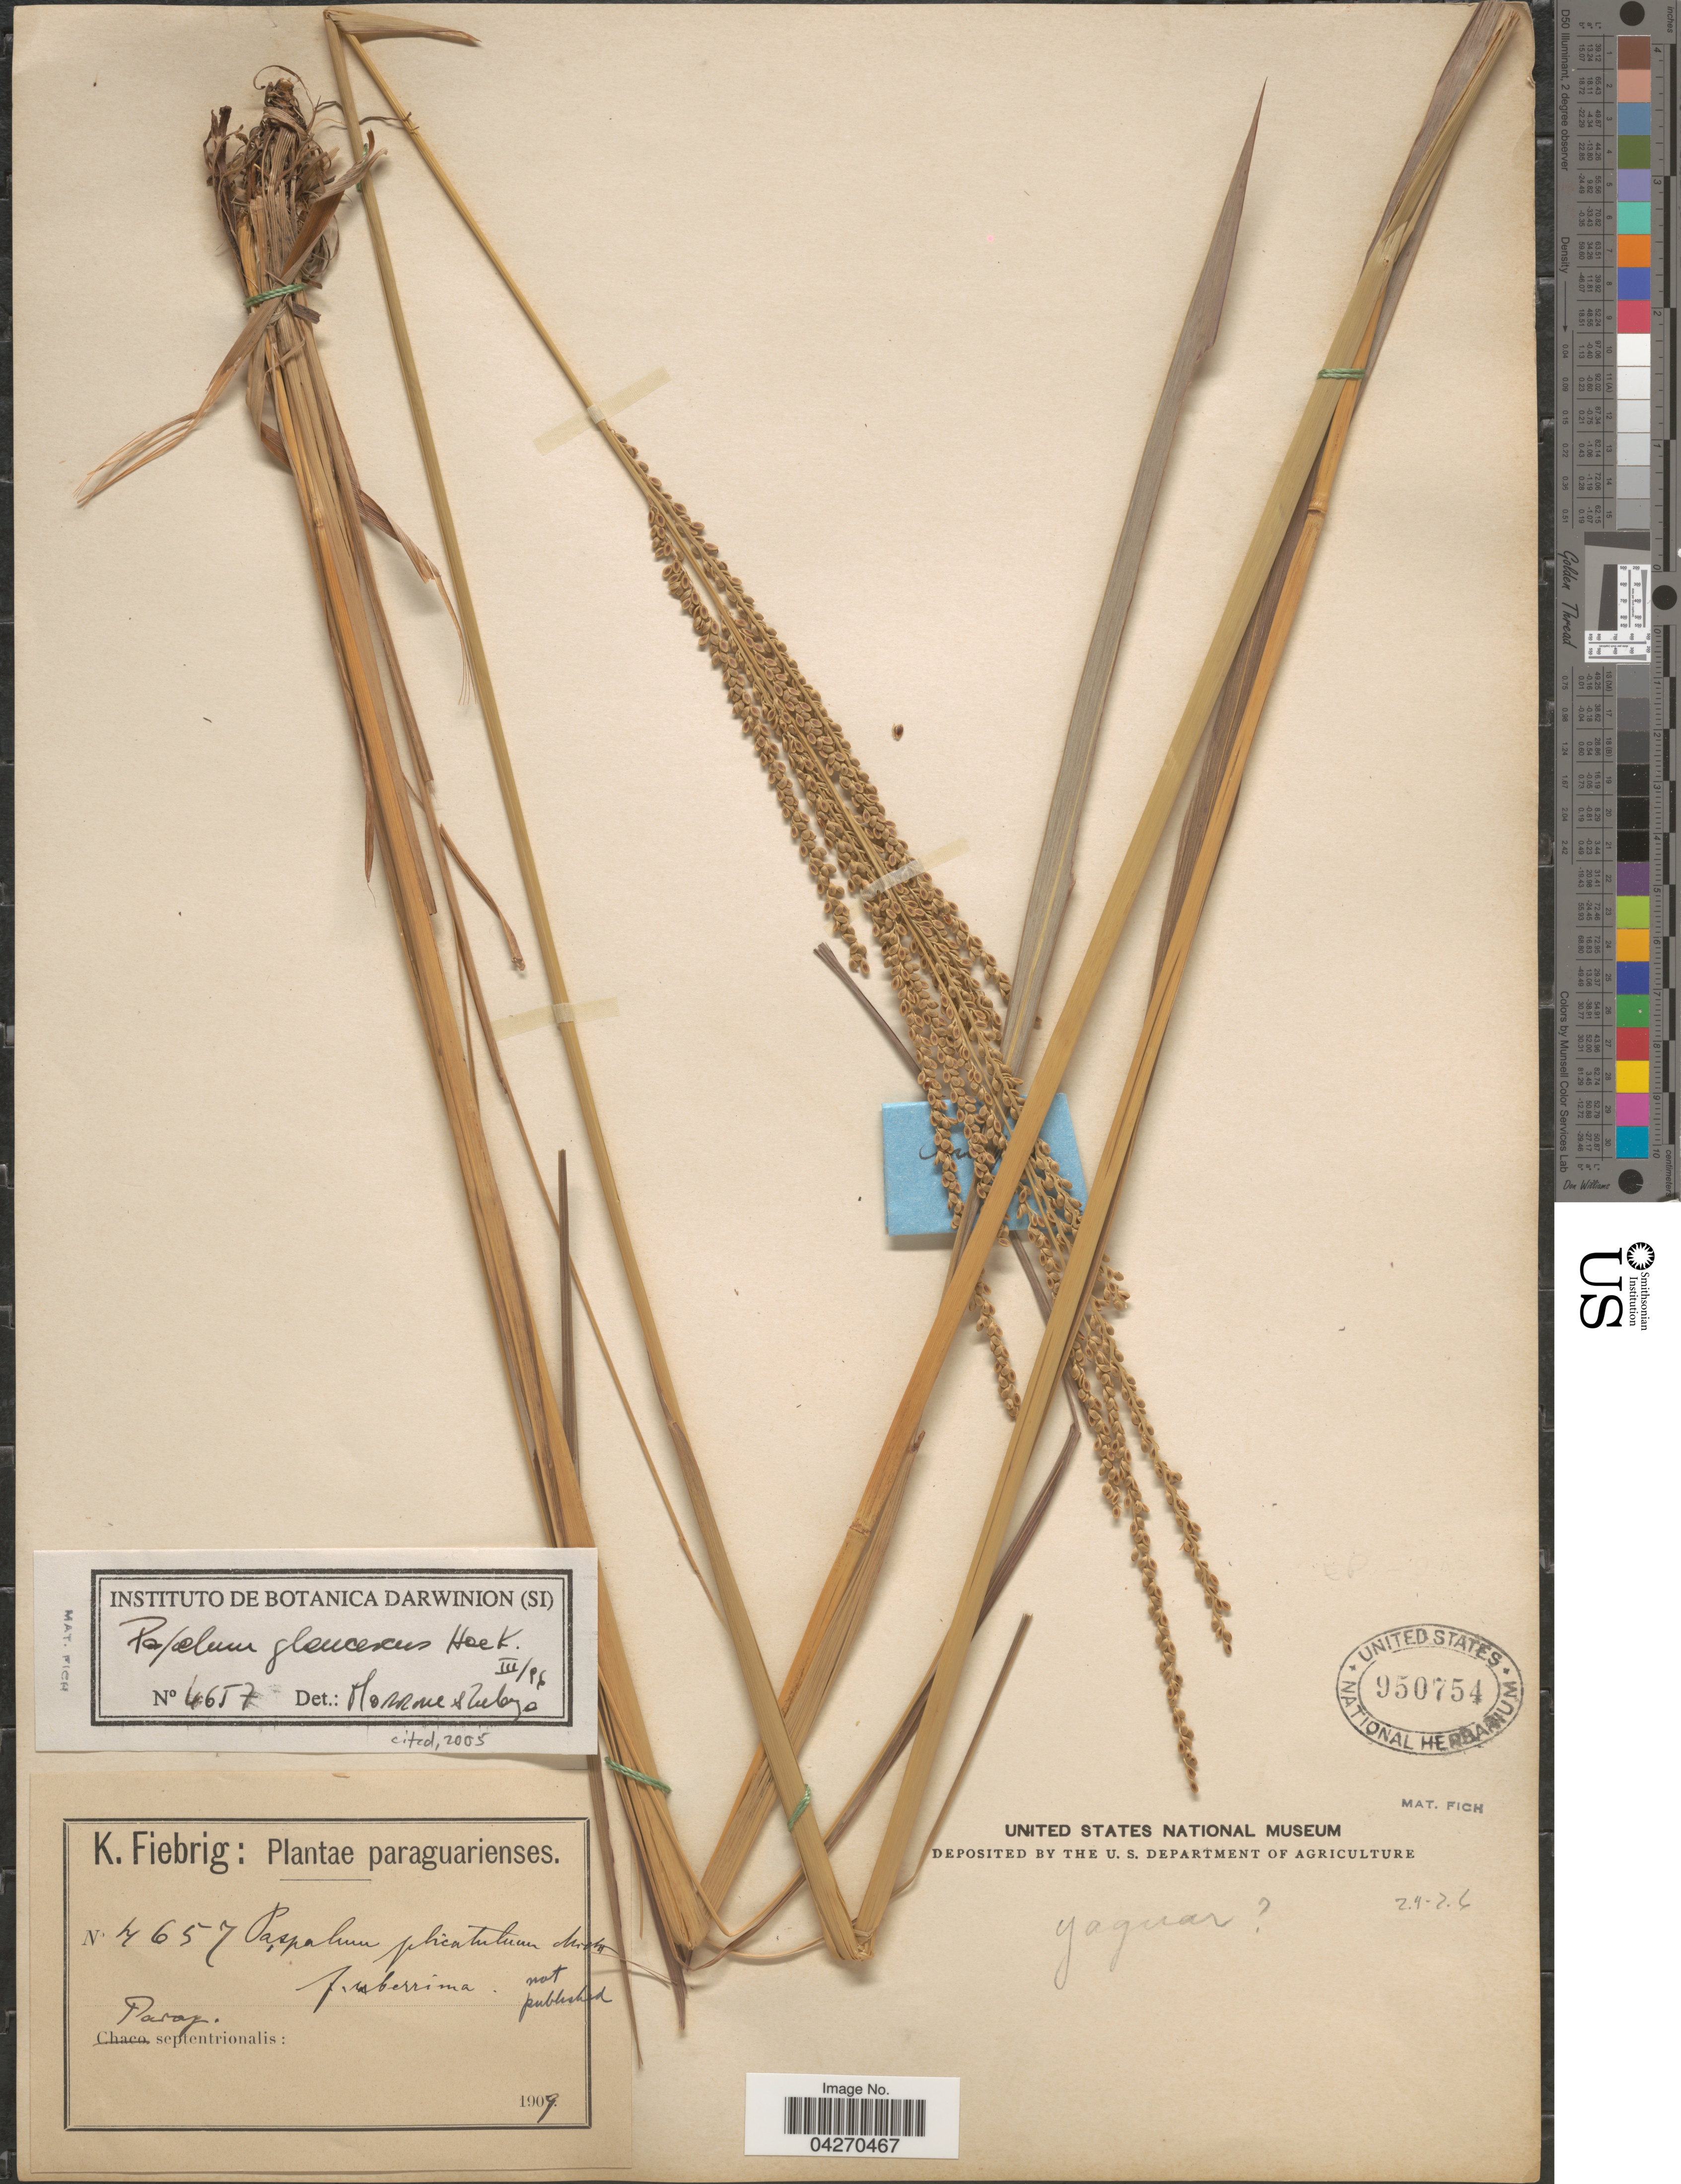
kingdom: Plantae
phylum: Tracheophyta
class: Liliopsida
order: Poales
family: Poaceae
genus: Paspalum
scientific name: Paspalum glaucescens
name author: Hack.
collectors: K. Fiebrig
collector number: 4657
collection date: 1909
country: Paraguay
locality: Parag. septentrionalis.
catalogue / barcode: US 950754